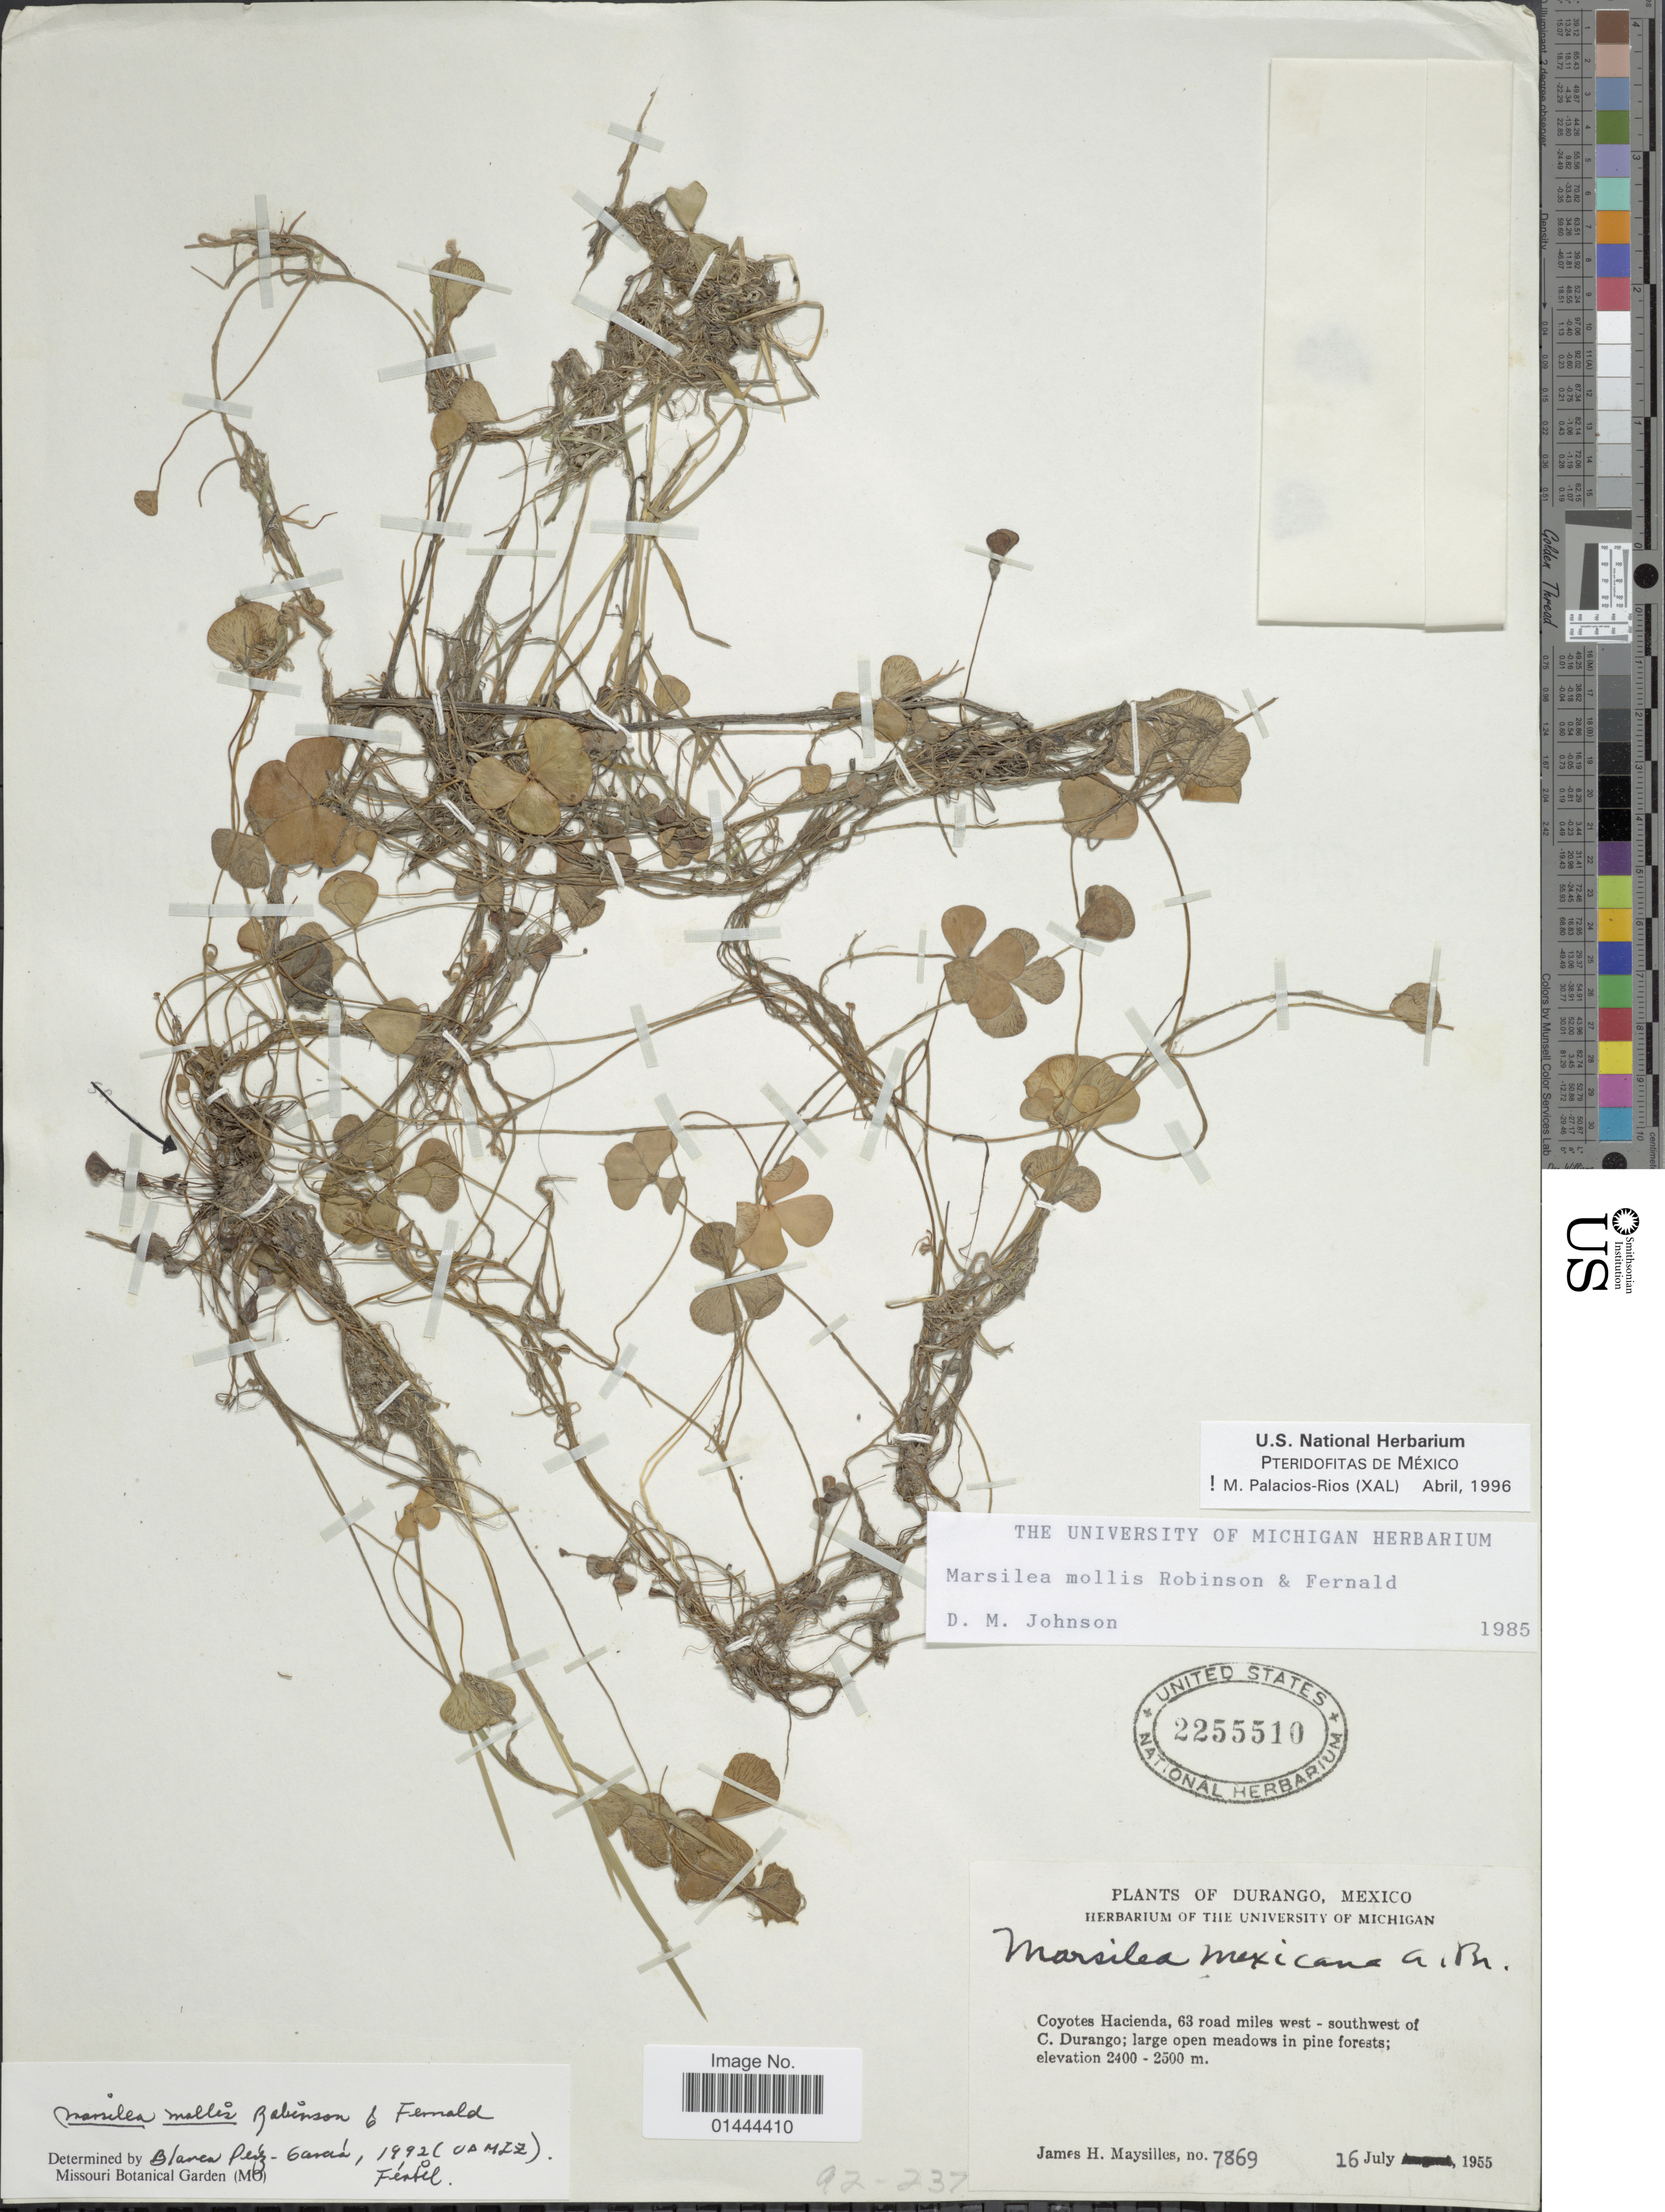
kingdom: Plantae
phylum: Tracheophyta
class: Polypodiopsida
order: Salviniales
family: Marsileaceae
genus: Marsilea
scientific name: Marsilea mollis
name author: B.L. Rob. & Fernald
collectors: J. Maysilles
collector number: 7869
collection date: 1955-07-16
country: Mexico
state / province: Durango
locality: Coyotes Hacienda, 63 road miles west - southwest of C. Durango; large open meadows in pine forest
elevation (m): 2400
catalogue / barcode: US 2255510